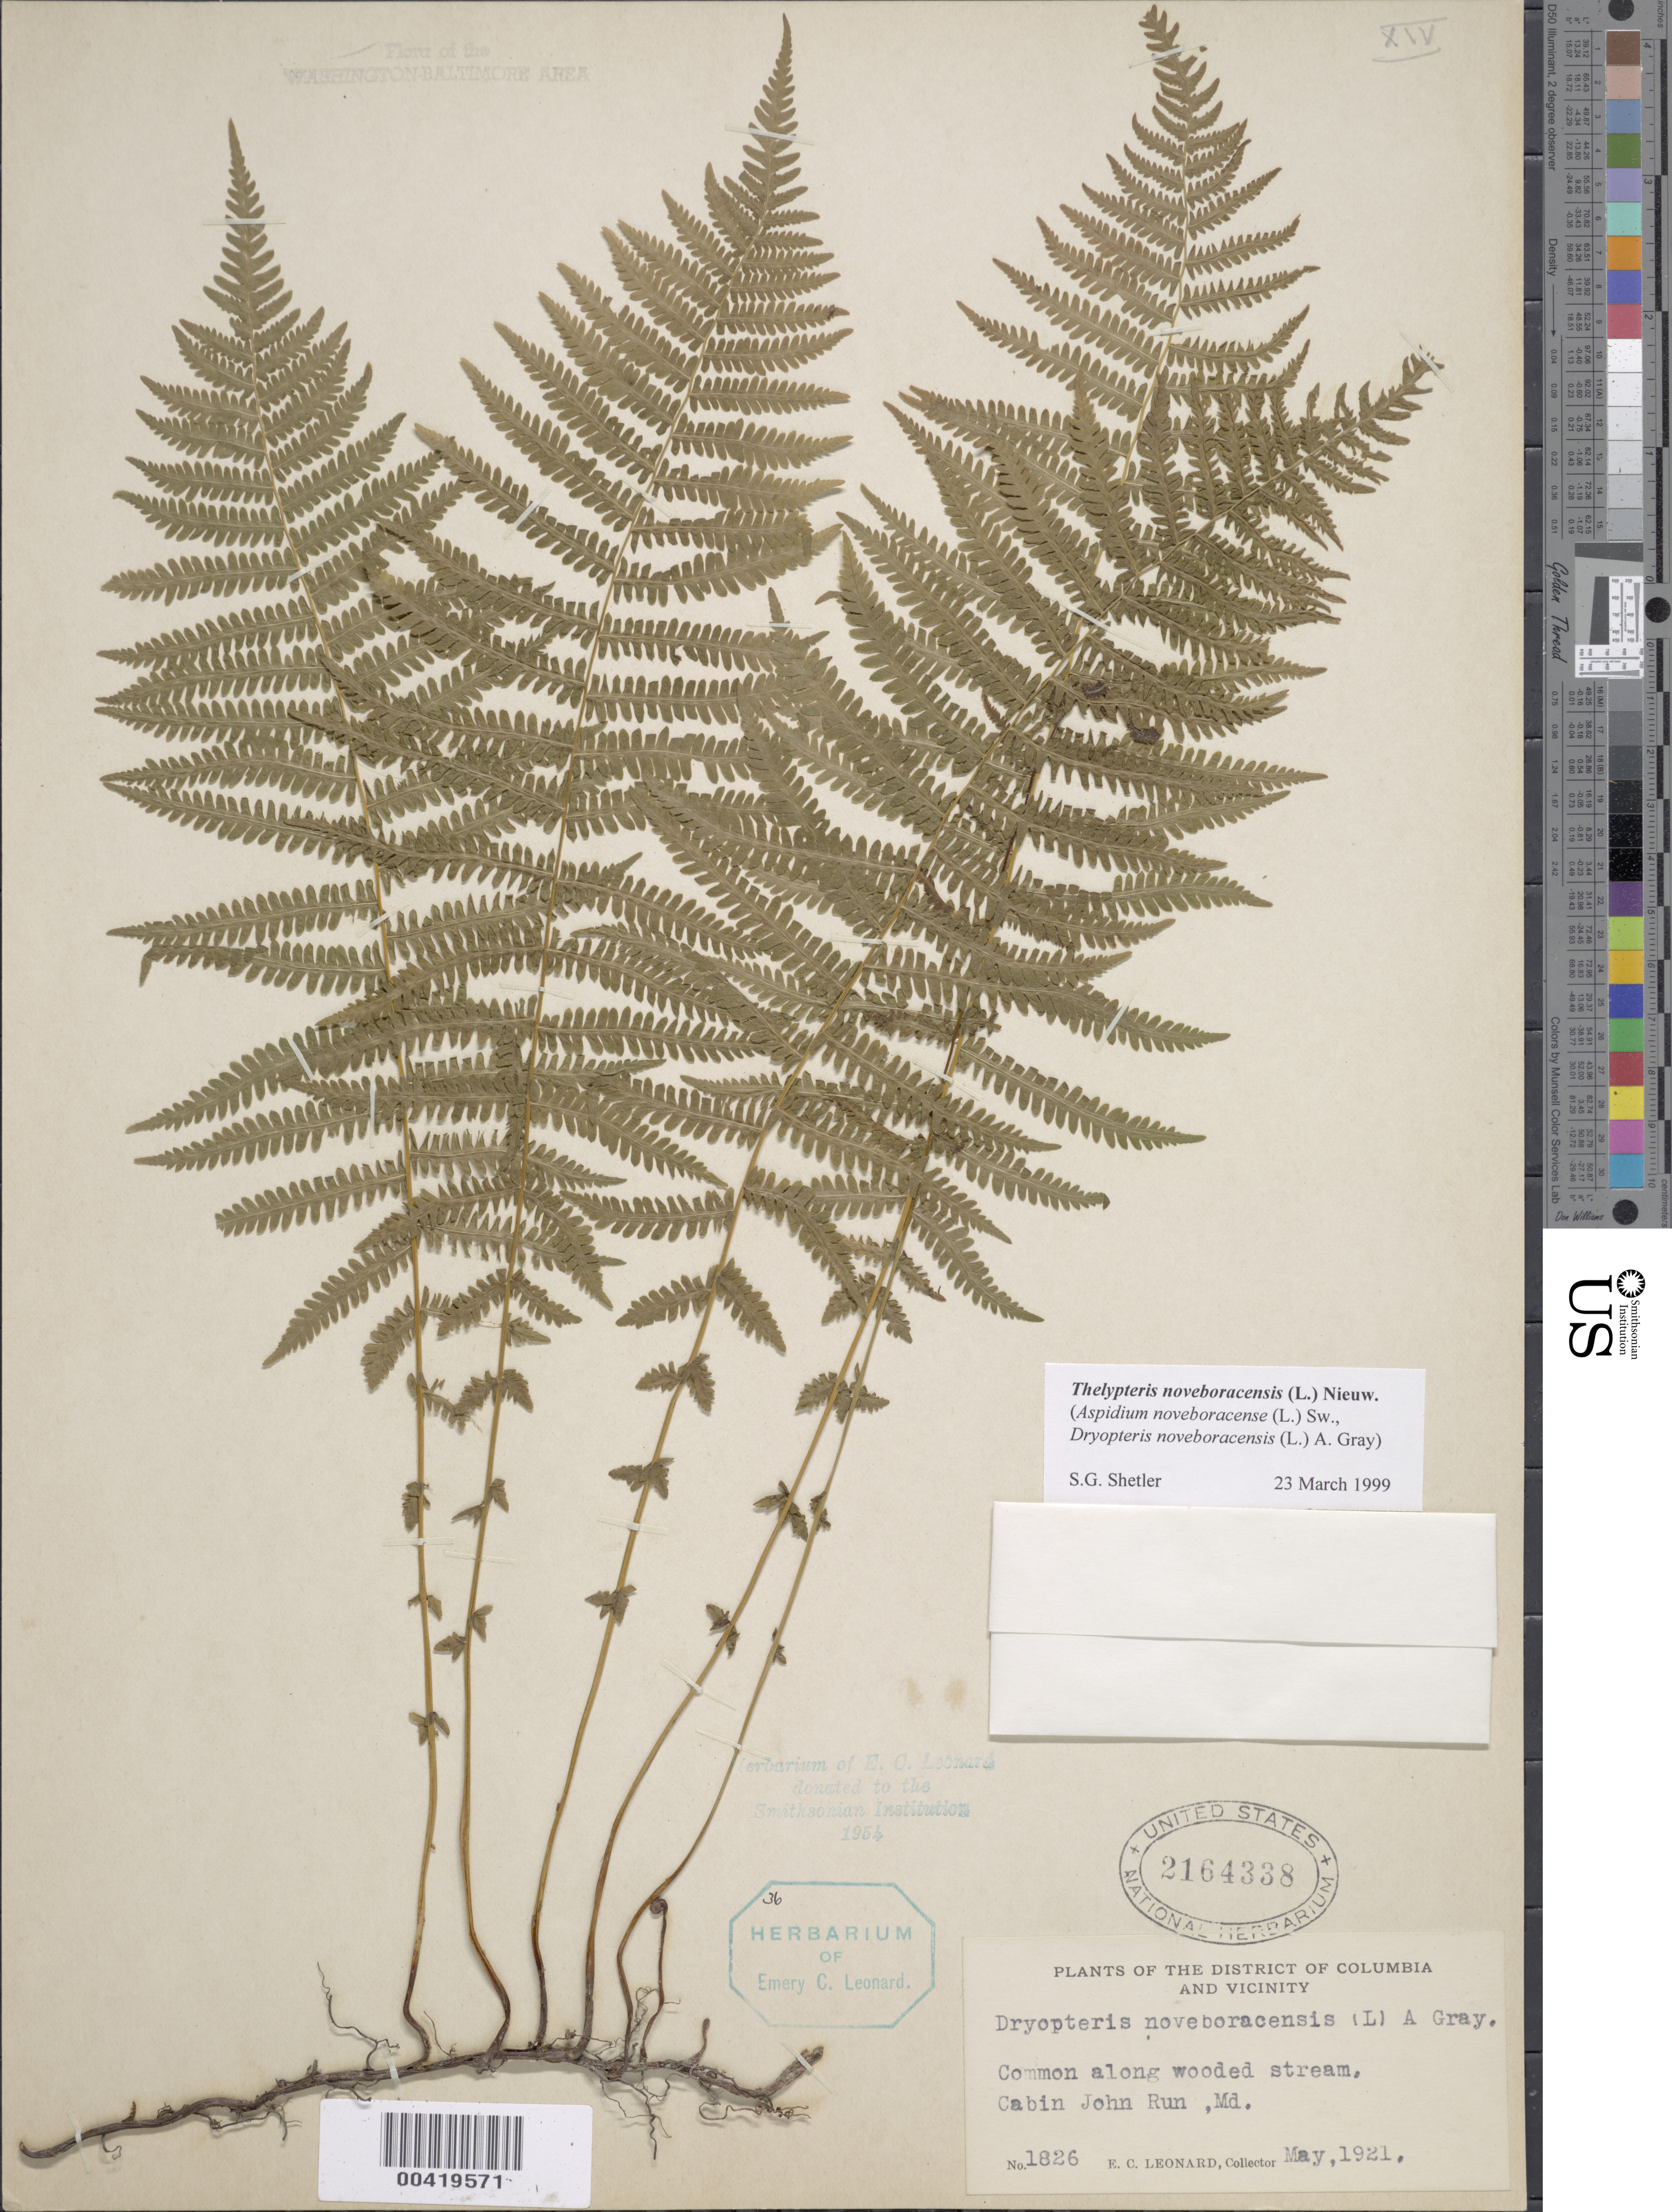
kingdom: Plantae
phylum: Tracheophyta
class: Polypodiopsida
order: Polypodiales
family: Thelypteridaceae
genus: Parathelypteris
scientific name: Parathelypteris noveboracensis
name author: (L.) Ching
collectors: E. C. Leonard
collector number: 1826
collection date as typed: May 1921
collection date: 1921-05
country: United States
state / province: Maryland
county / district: Montgomery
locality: Cabin John Run C. & O. Canal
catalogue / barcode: US 2164338